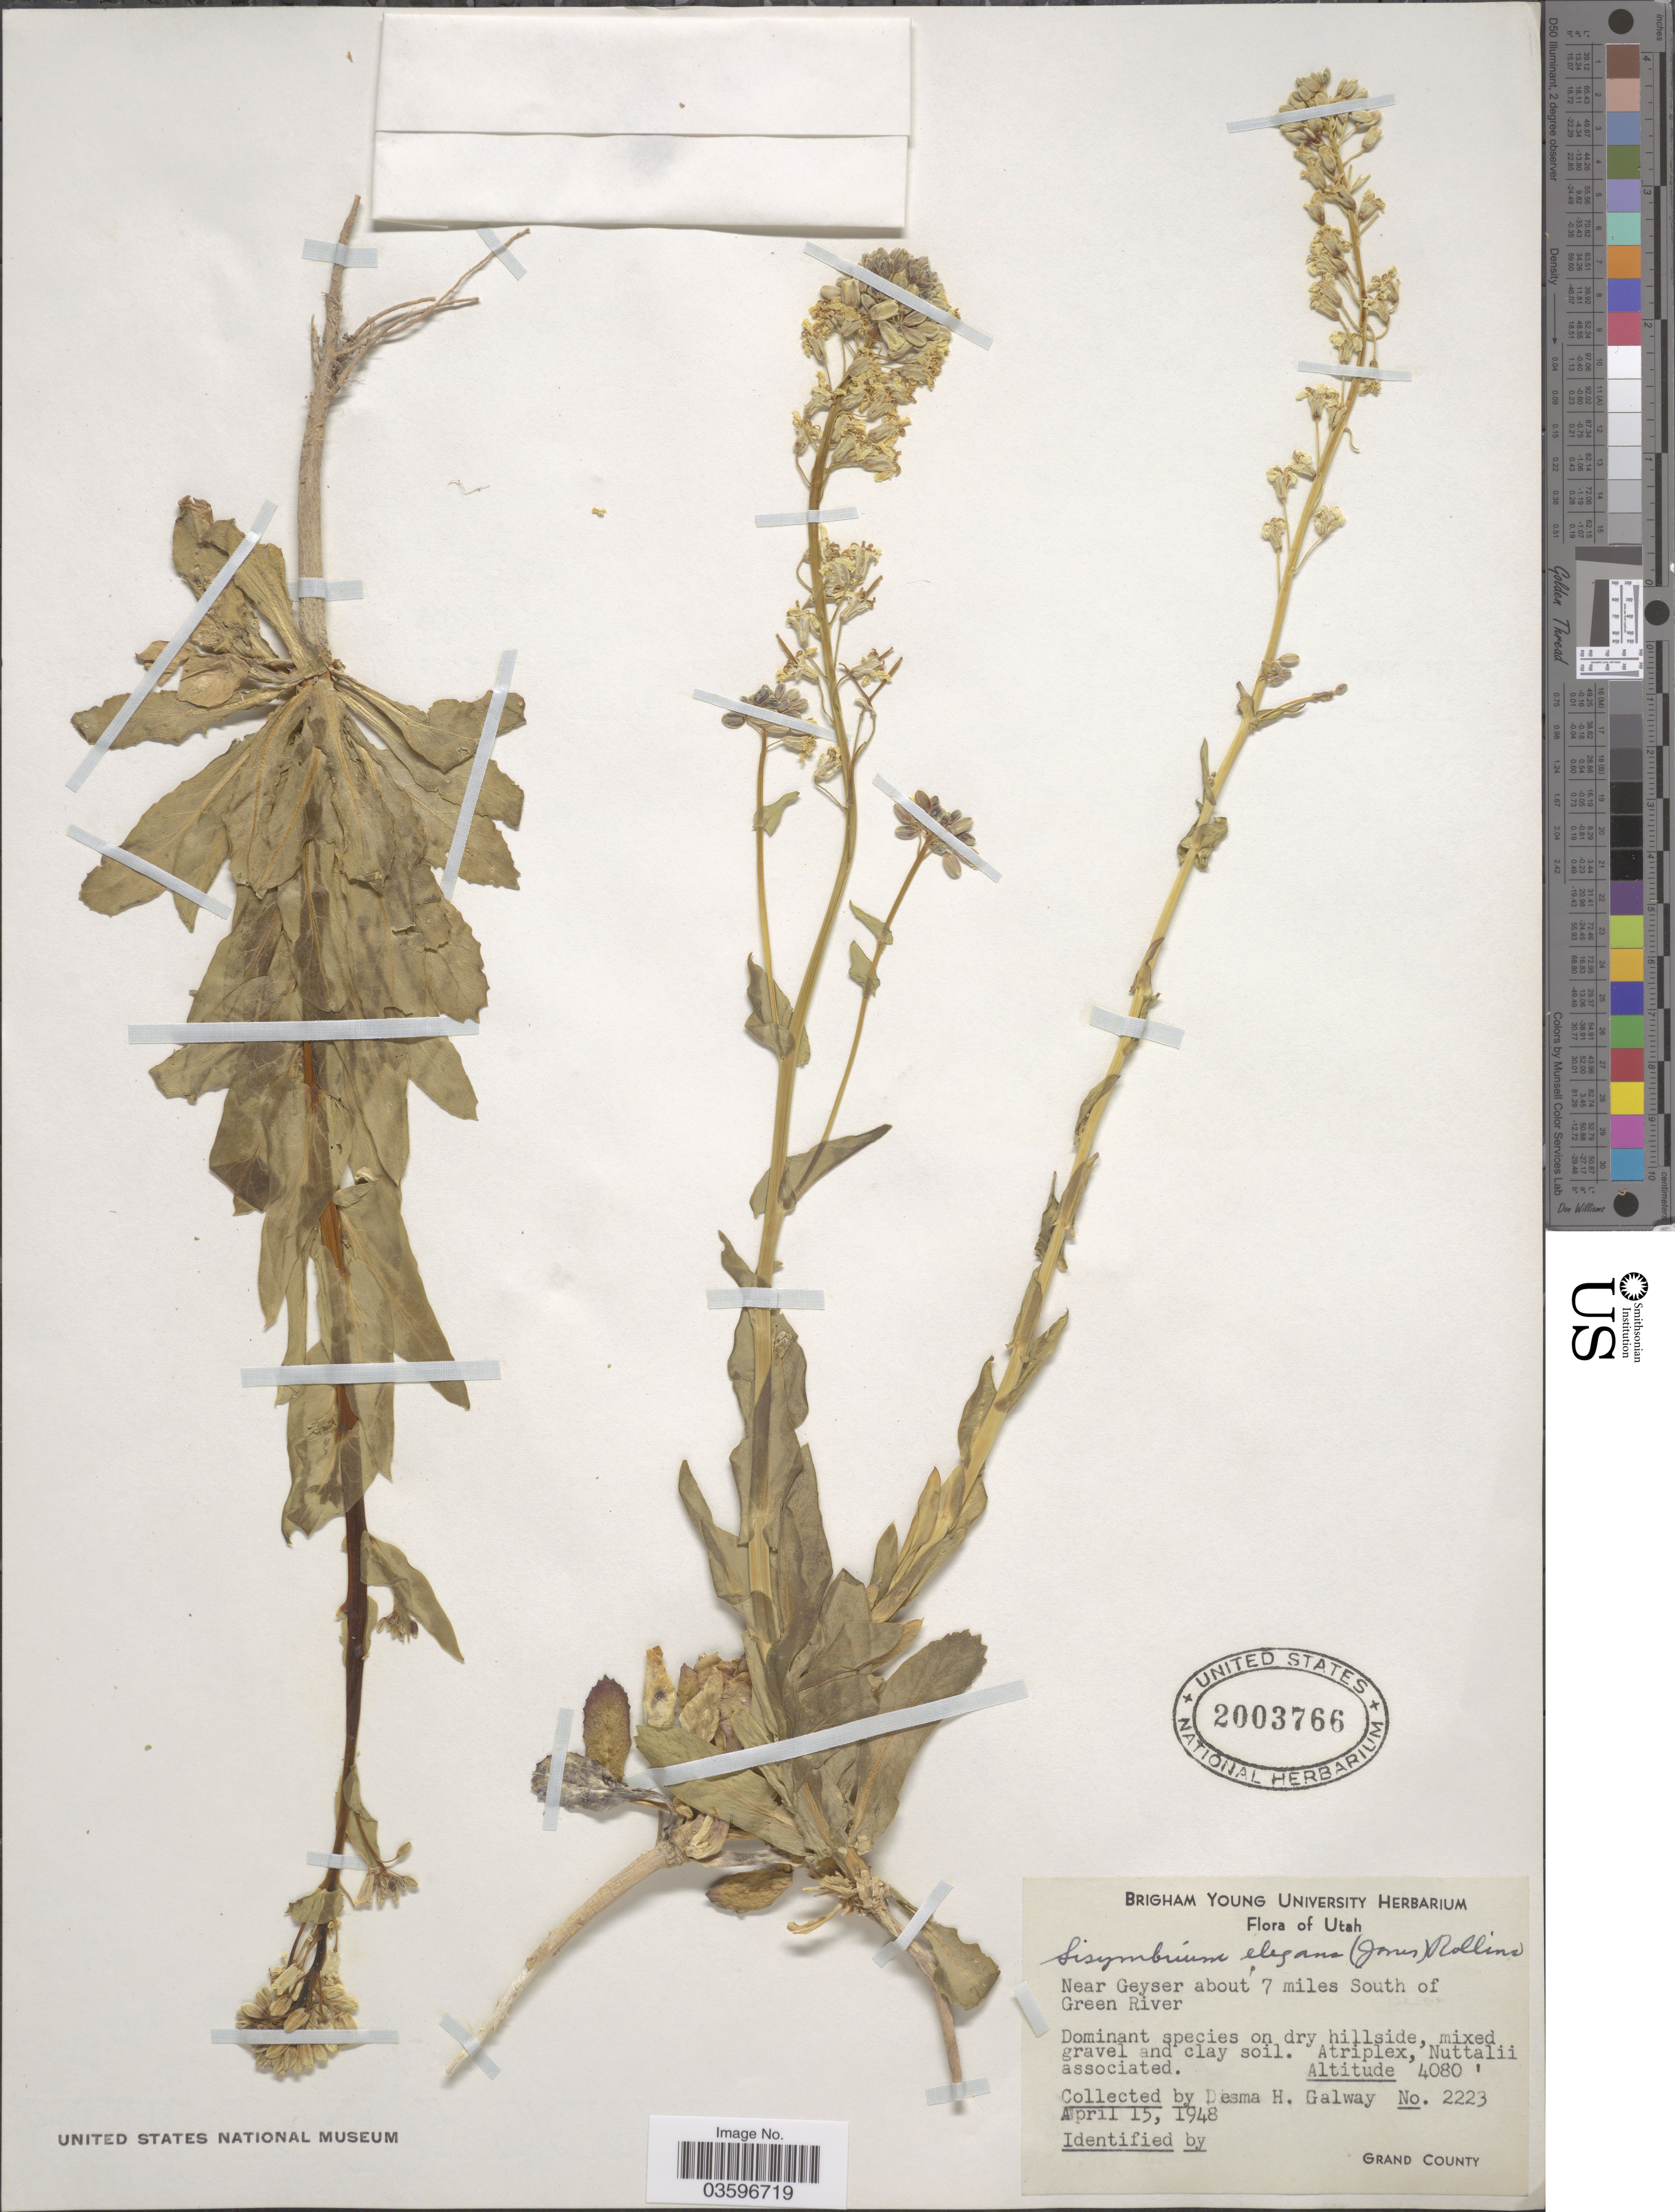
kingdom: Plantae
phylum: Tracheophyta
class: Magnoliopsida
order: Brassicales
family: Brassicaceae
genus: Thelypodiopsis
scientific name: Thelypodiopsis elegans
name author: (M.E. Jones) Rydb.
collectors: D. Galway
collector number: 2223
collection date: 1948-04-15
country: United States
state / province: Utah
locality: Near Geyser about 7 miles South of Green River.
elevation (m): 1244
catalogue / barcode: US 2003766